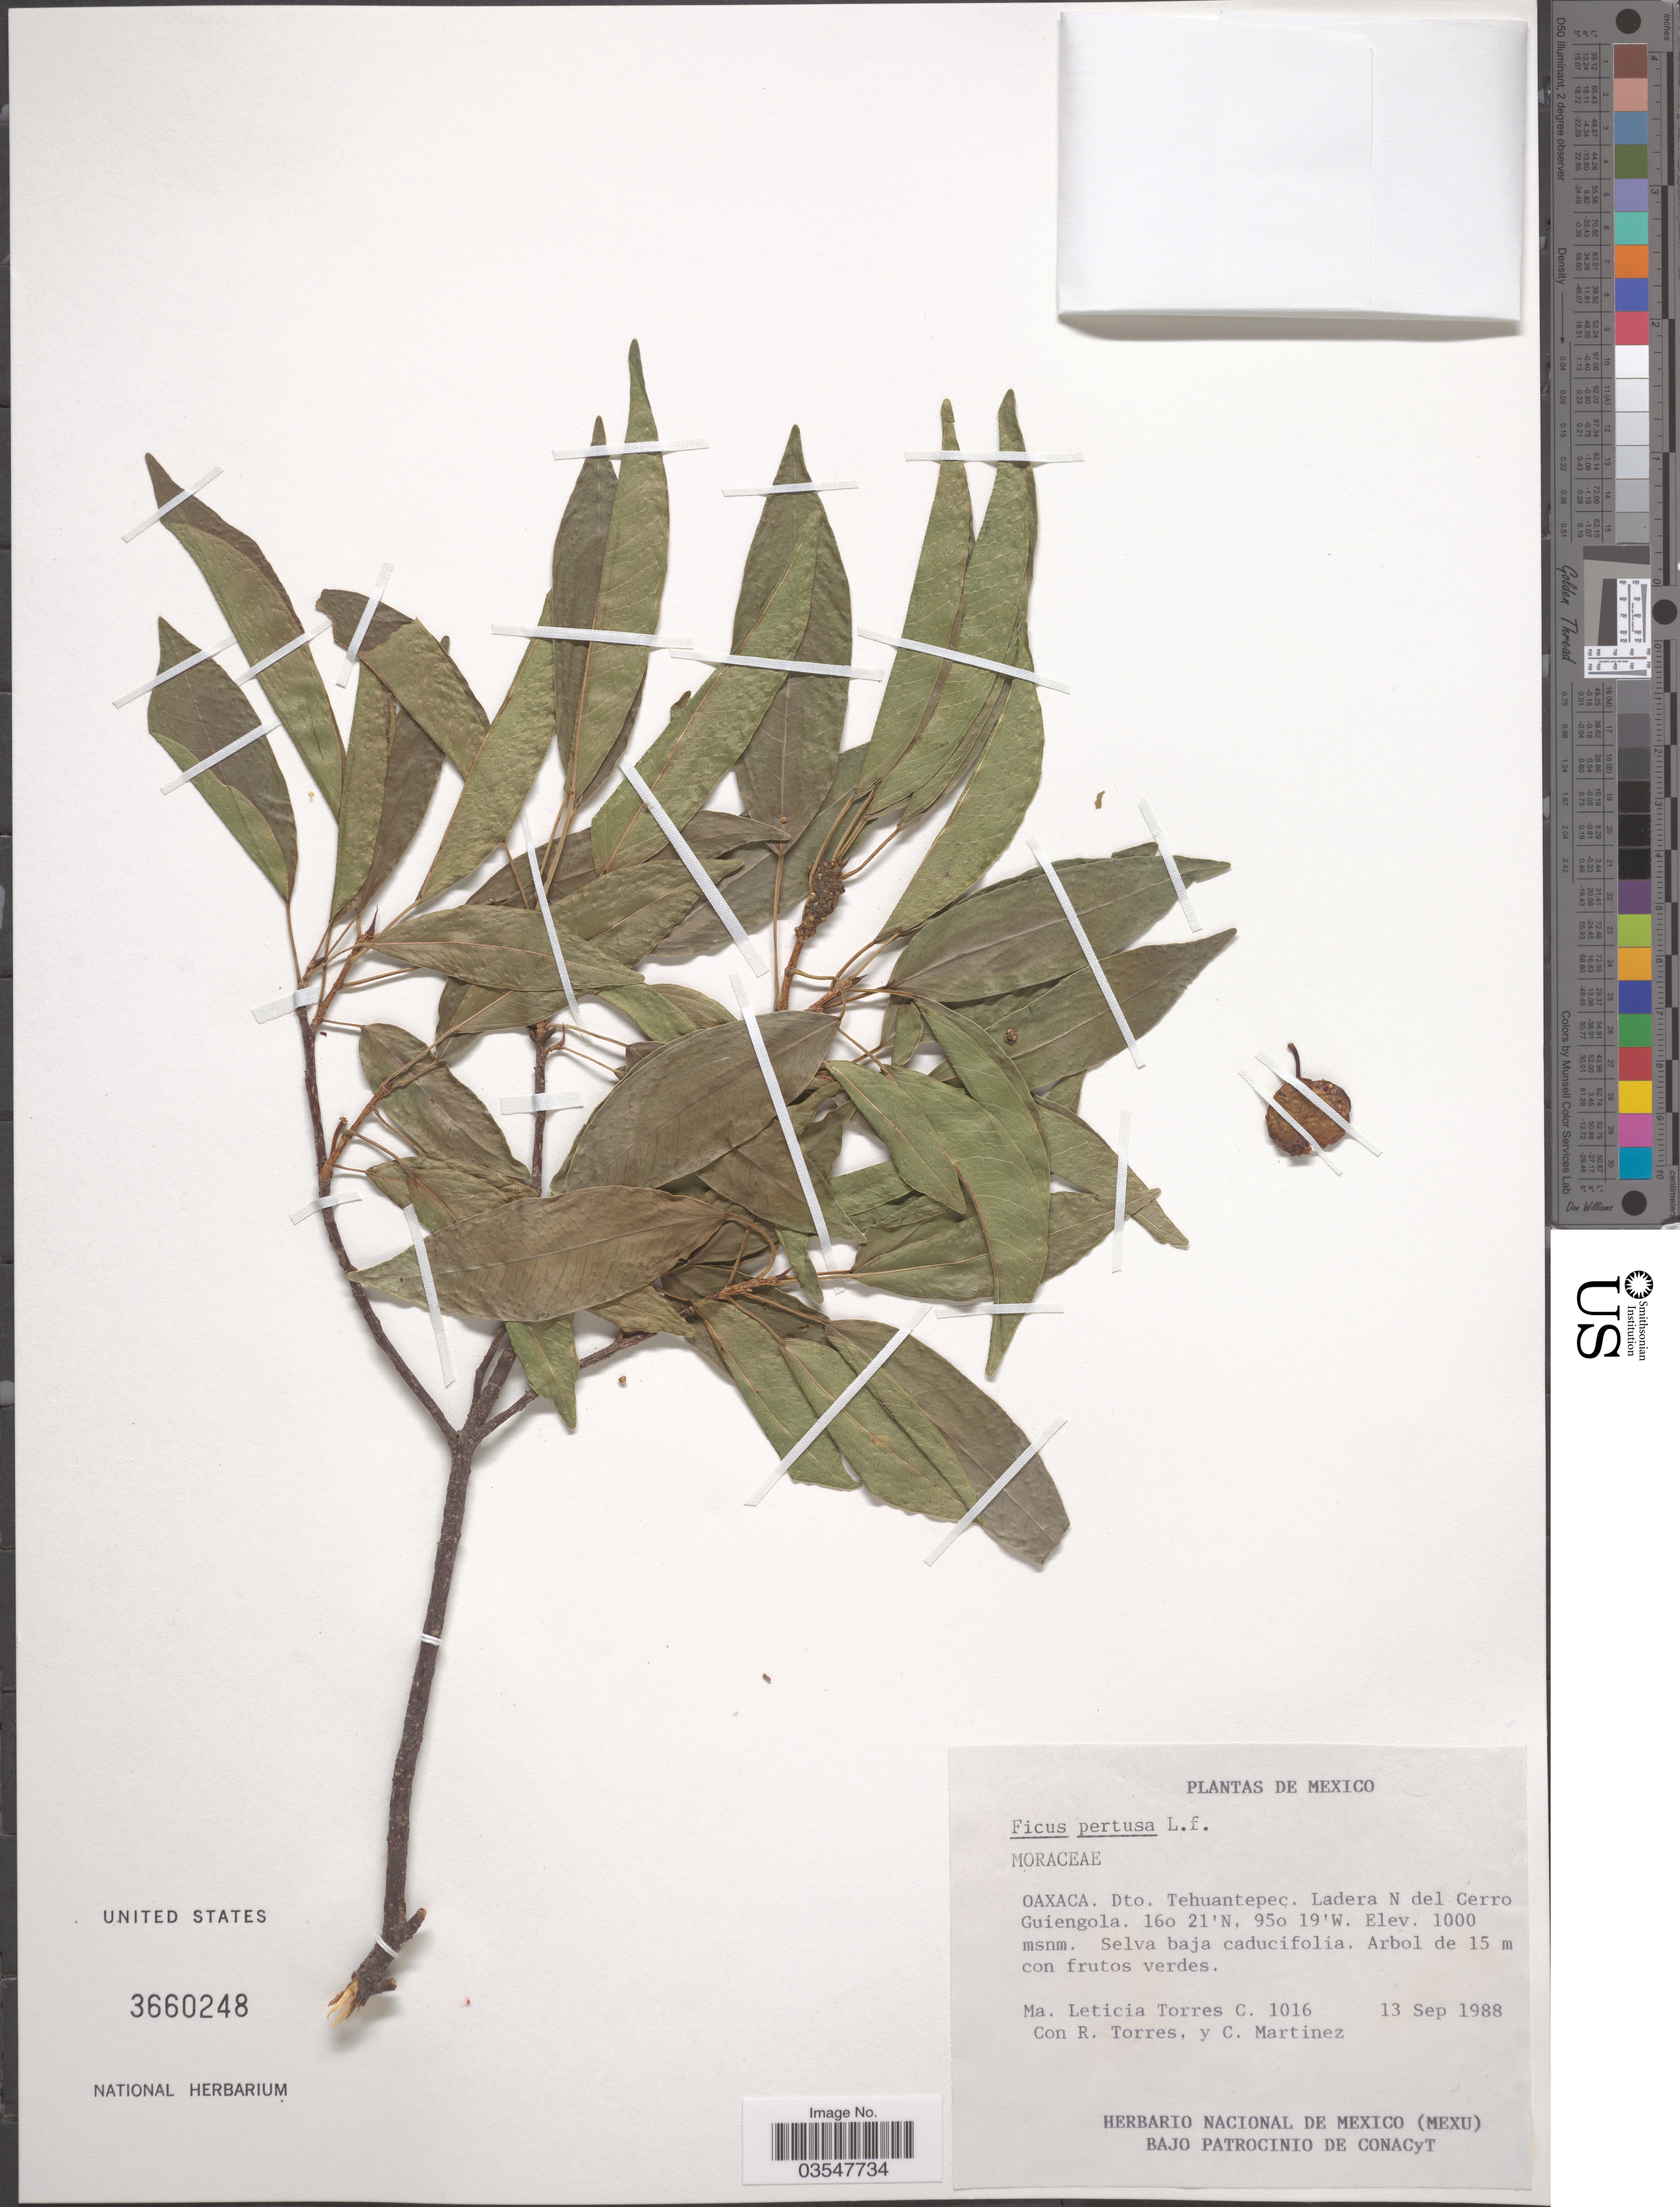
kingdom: Plantae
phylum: Tracheophyta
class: Magnoliopsida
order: Rosales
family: Moraceae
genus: Ficus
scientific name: Ficus pertusa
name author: L. f.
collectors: M. L. Torres Colin, R. Torres & C. Martínez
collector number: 1016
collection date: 1988-09-13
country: Mexico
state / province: Oaxaca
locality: Dto. Tehuantepec. Ladera N del Cerro Guiengola.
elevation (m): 1000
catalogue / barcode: US 3660248